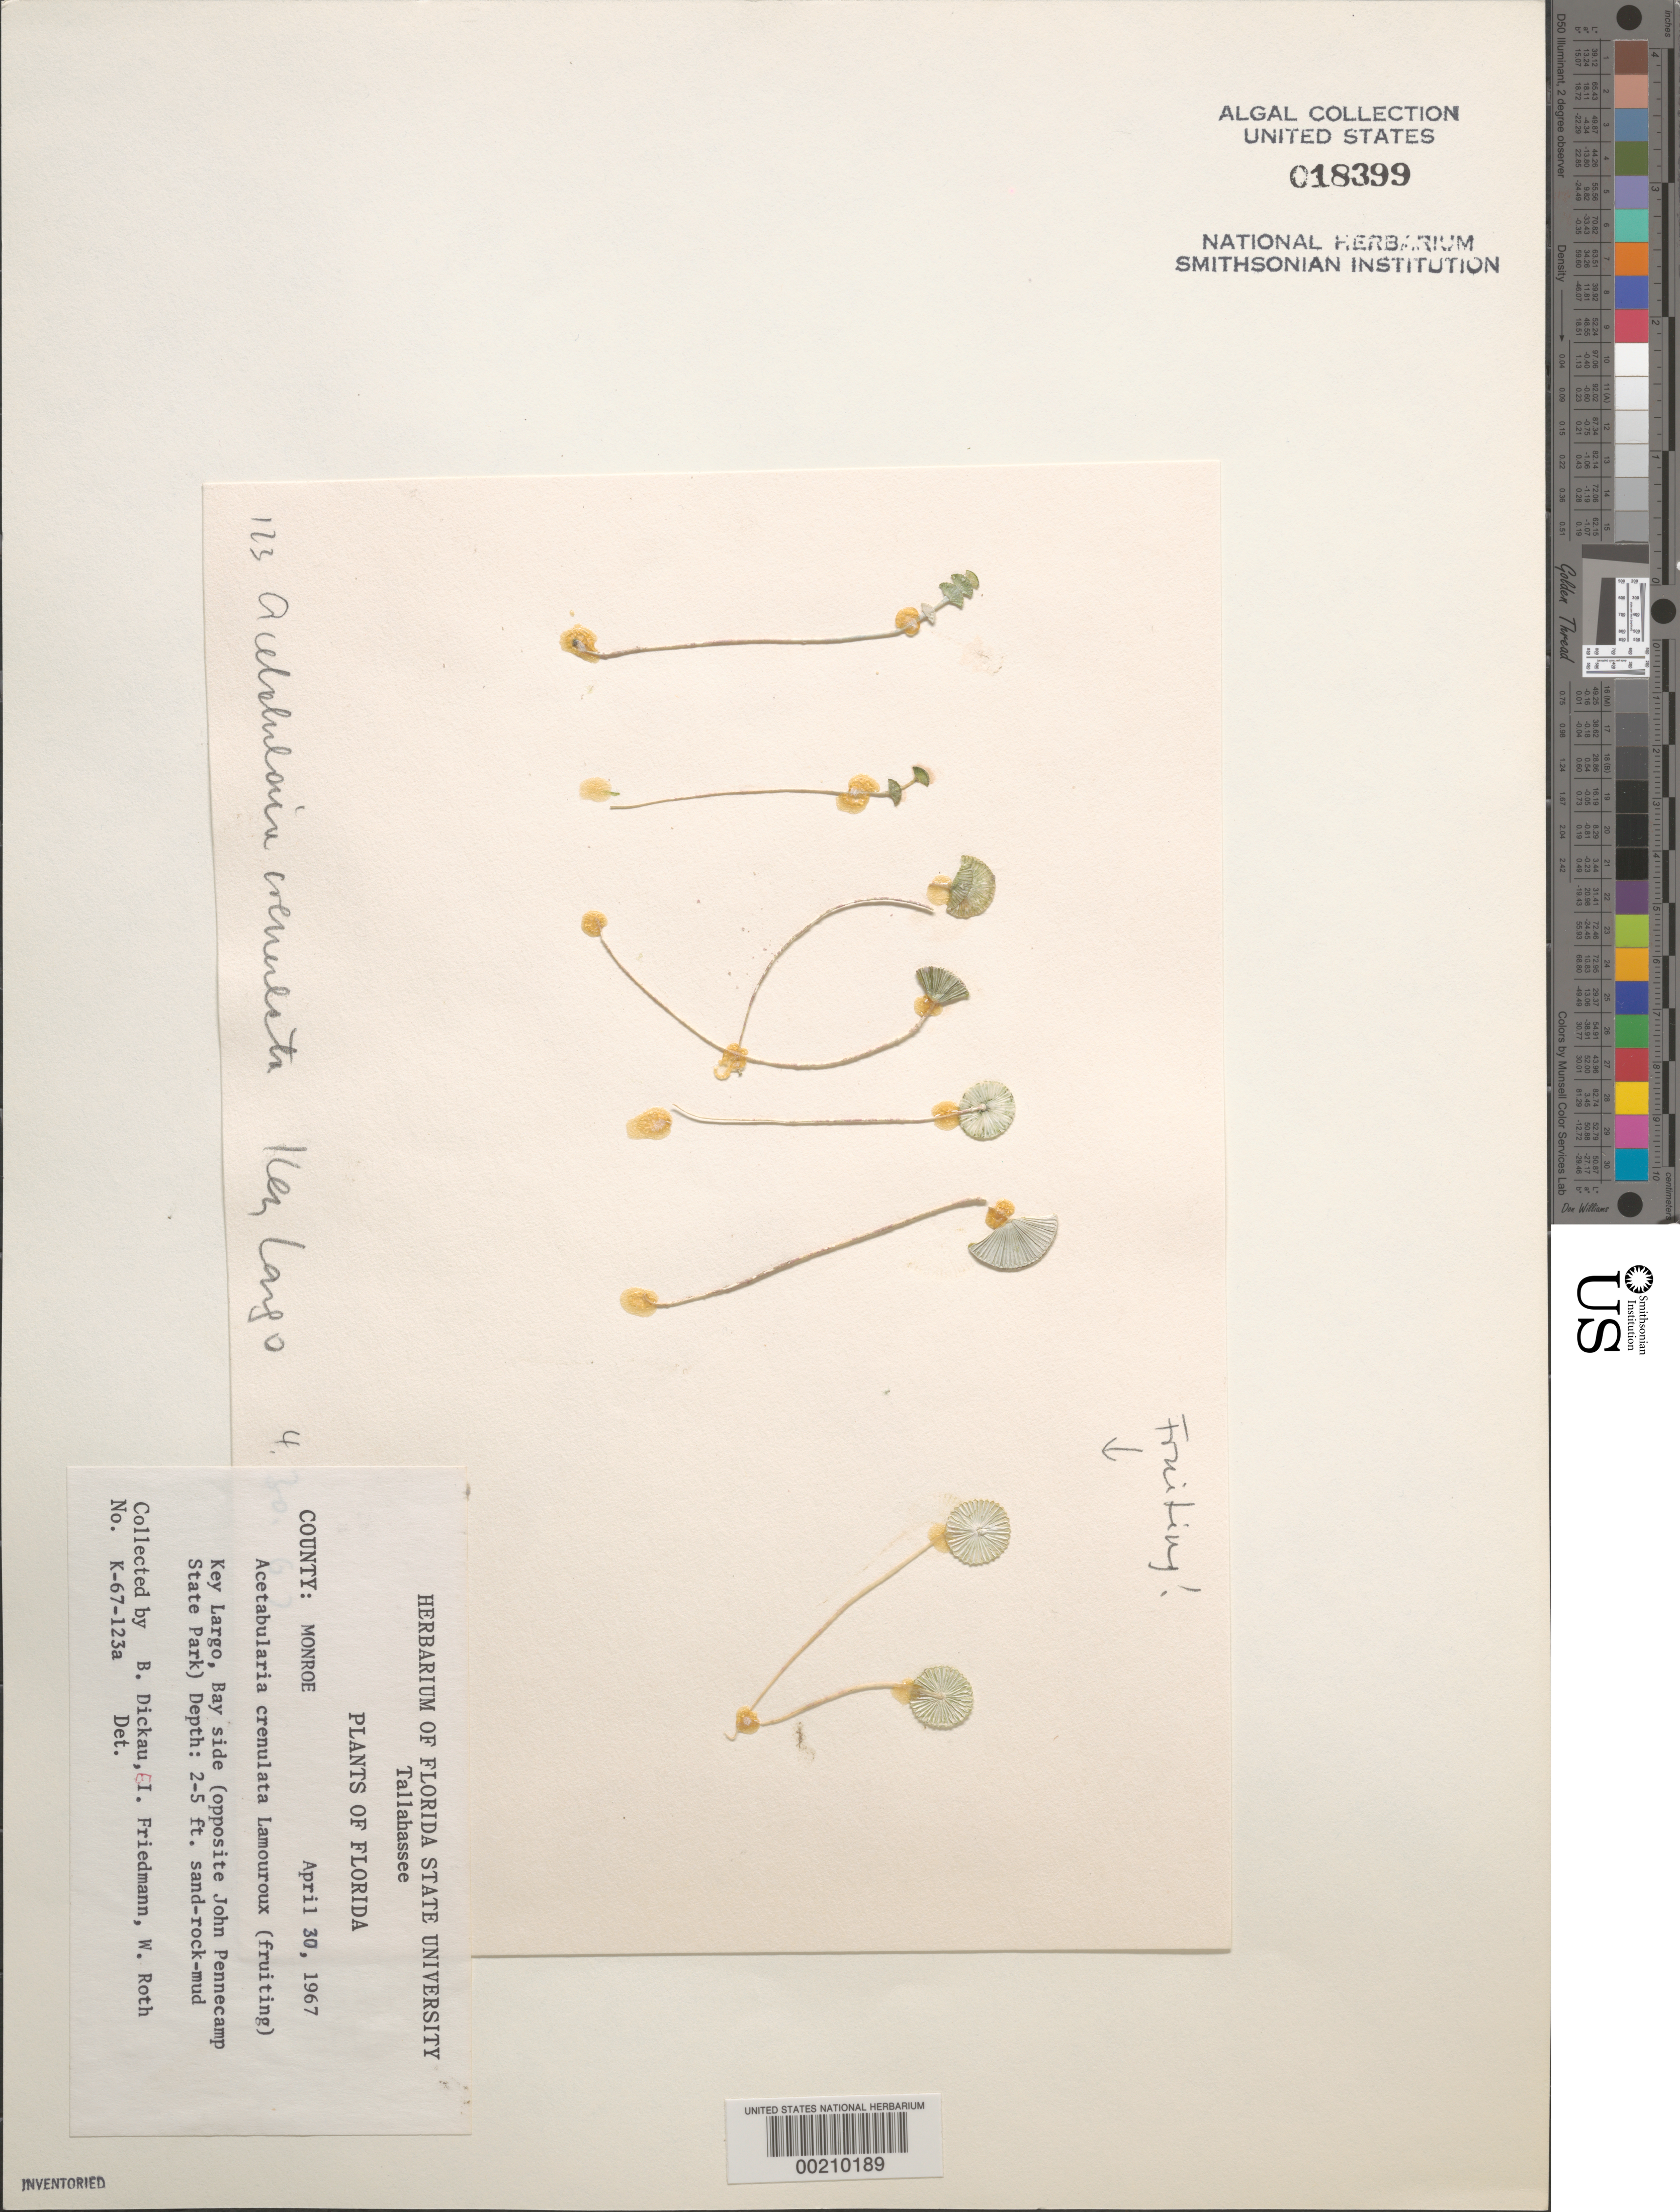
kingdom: Plantae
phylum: Chlorophyta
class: Ulvophyceae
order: Dasycladales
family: Polyphysaceae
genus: Acetabularia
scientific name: Acetabularia acetabulum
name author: J.V.Lamouroux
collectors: B. Dickau, E. Friedmann & W. C. Roth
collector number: K-67-123a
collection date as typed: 30 Apr 1967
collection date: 1967-04-30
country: United States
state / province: Florida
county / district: Monroe County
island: Key Largo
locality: Opposite John Pennekamp State Park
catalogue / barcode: US 18399